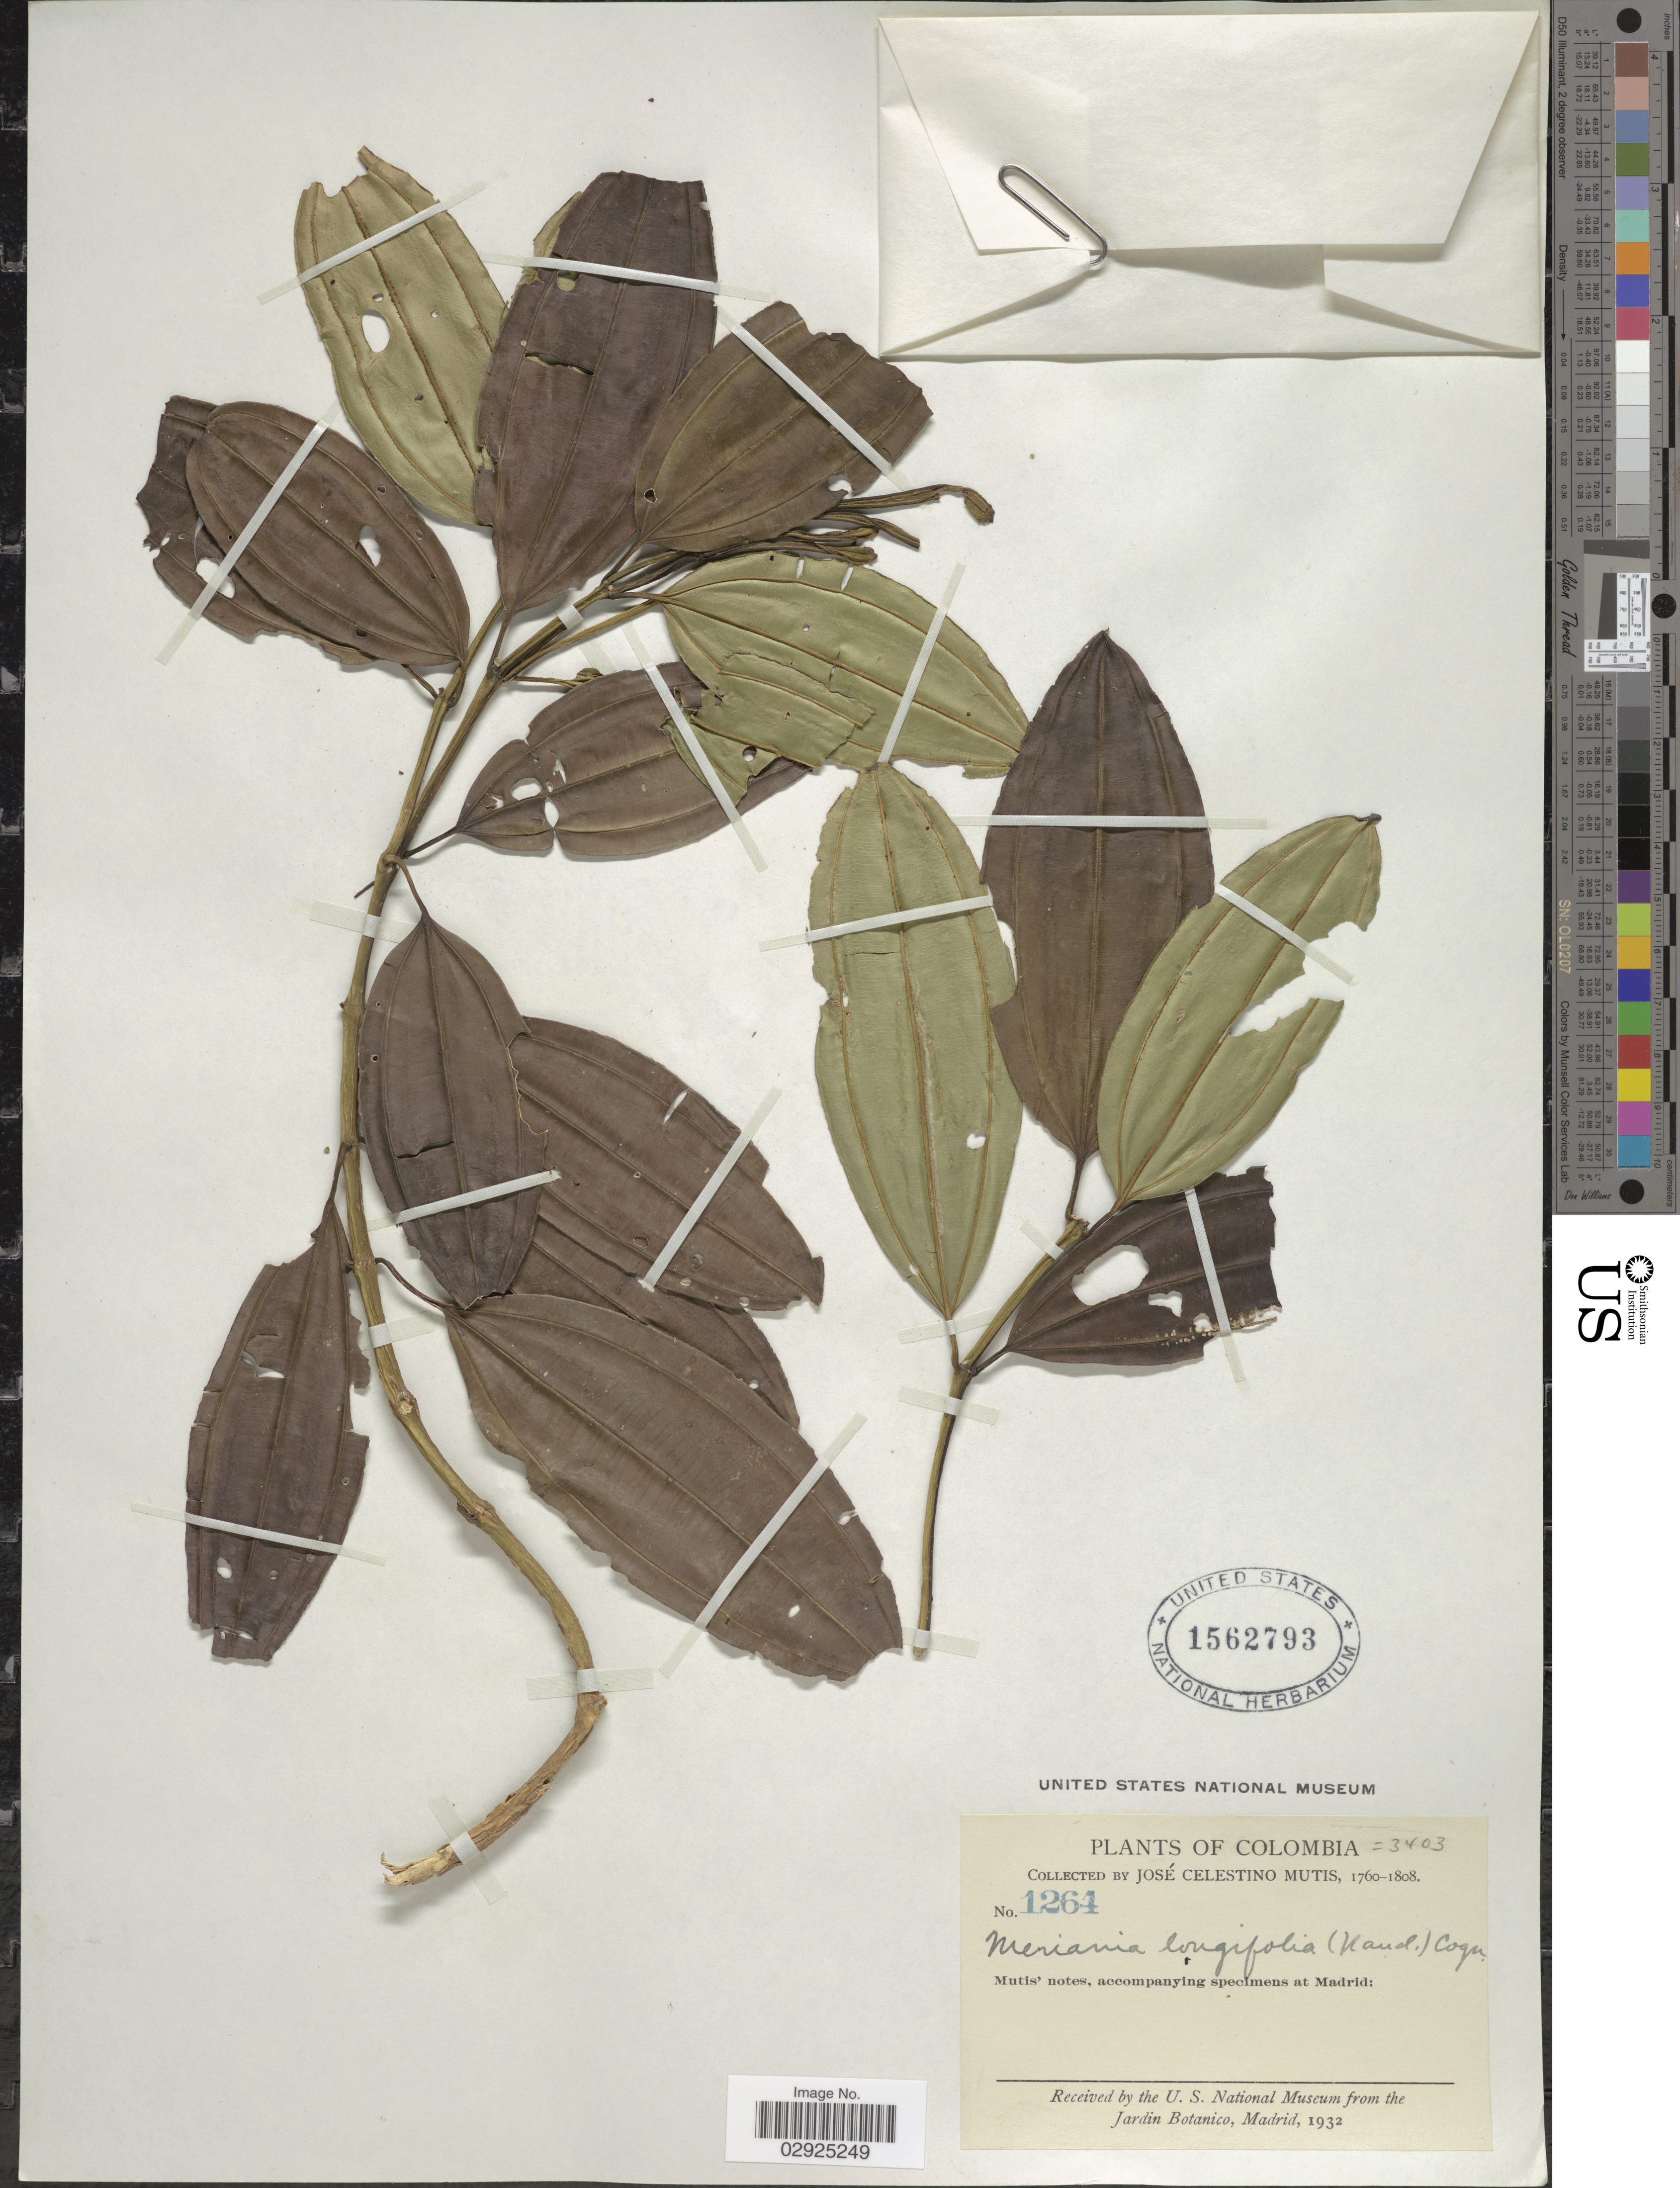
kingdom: Plantae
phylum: Tracheophyta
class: Magnoliopsida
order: Myrtales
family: Melastomataceae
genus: Meriania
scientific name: Meriania longifolia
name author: (Naudin) Cogn.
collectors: J. C. B. Mutis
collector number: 1264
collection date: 1760/1808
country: Colombia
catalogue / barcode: US 1562793